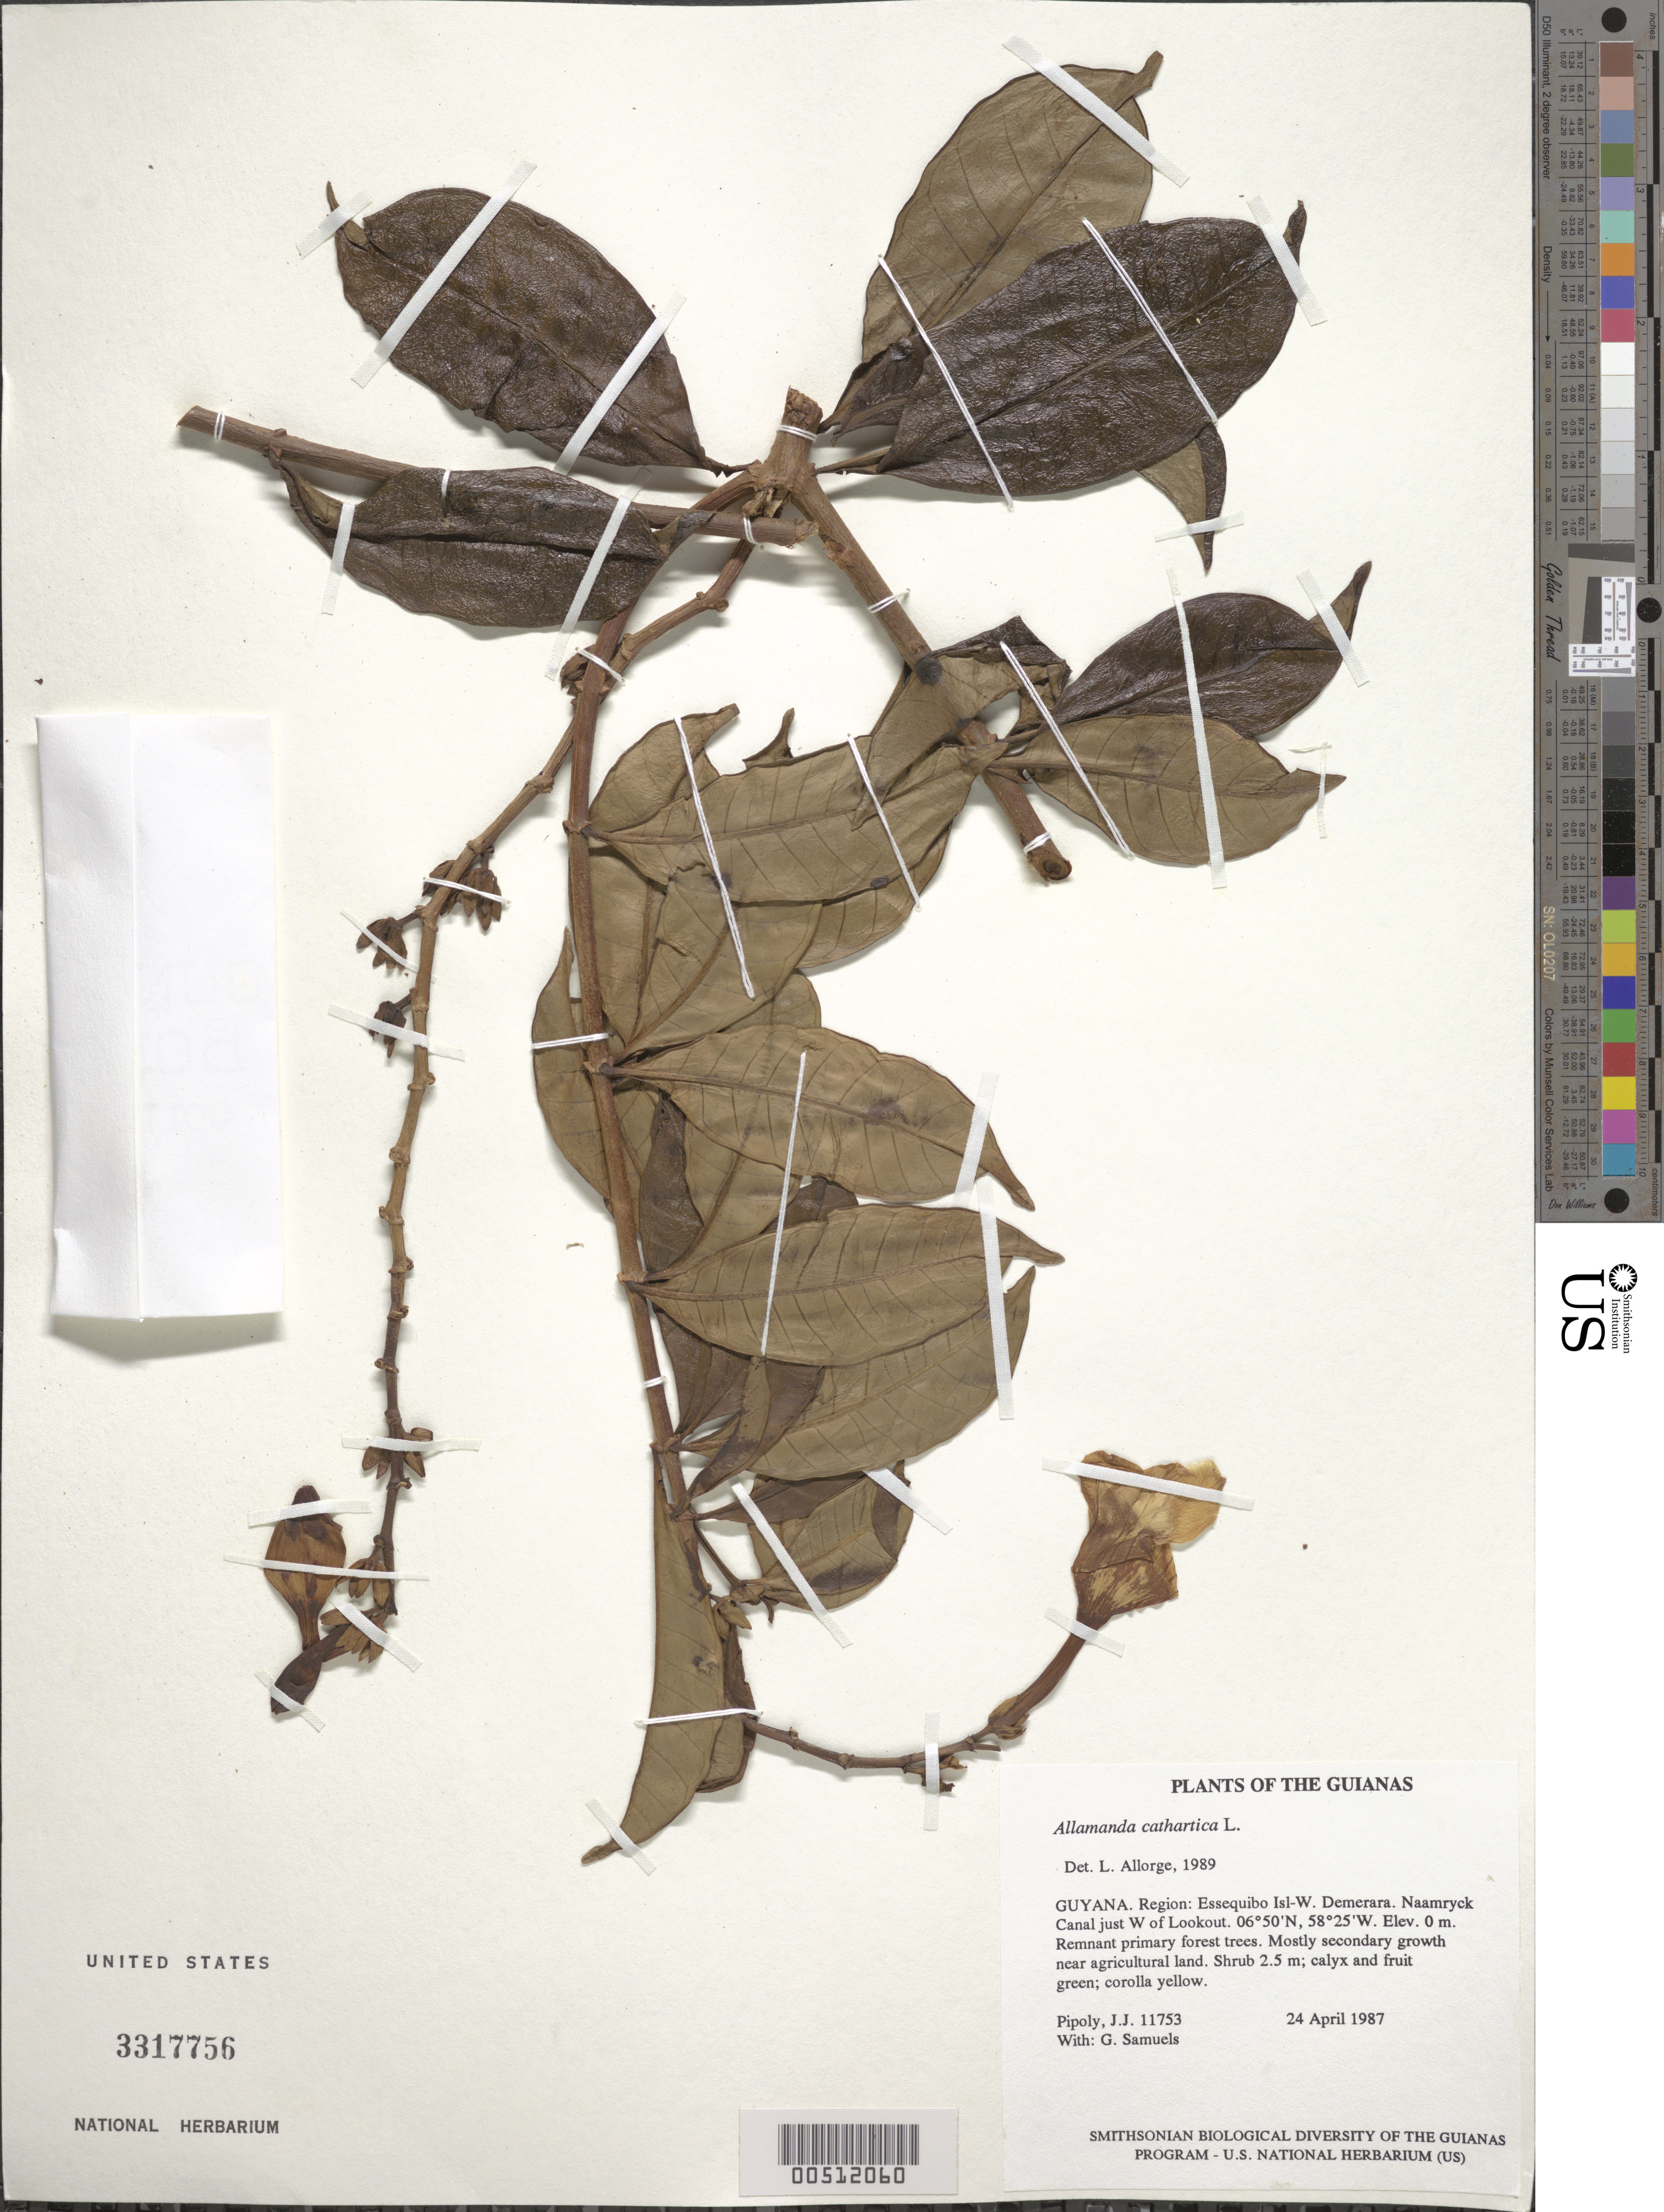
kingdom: Plantae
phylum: Tracheophyta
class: Magnoliopsida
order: Gentianales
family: Apocynaceae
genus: Allamanda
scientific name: Allamanda cathartica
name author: L.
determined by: Allorge, L.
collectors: J. J. Pipoly & G. Bacchus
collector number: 11753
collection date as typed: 24 April 1987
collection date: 1987-04-24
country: Guyana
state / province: Essequibo Isl-W. Demerara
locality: Naamryck Canal just W of Lookout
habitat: Remnant primary forest trees. Mostly secondary growth near agricultural land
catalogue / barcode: US 3317756